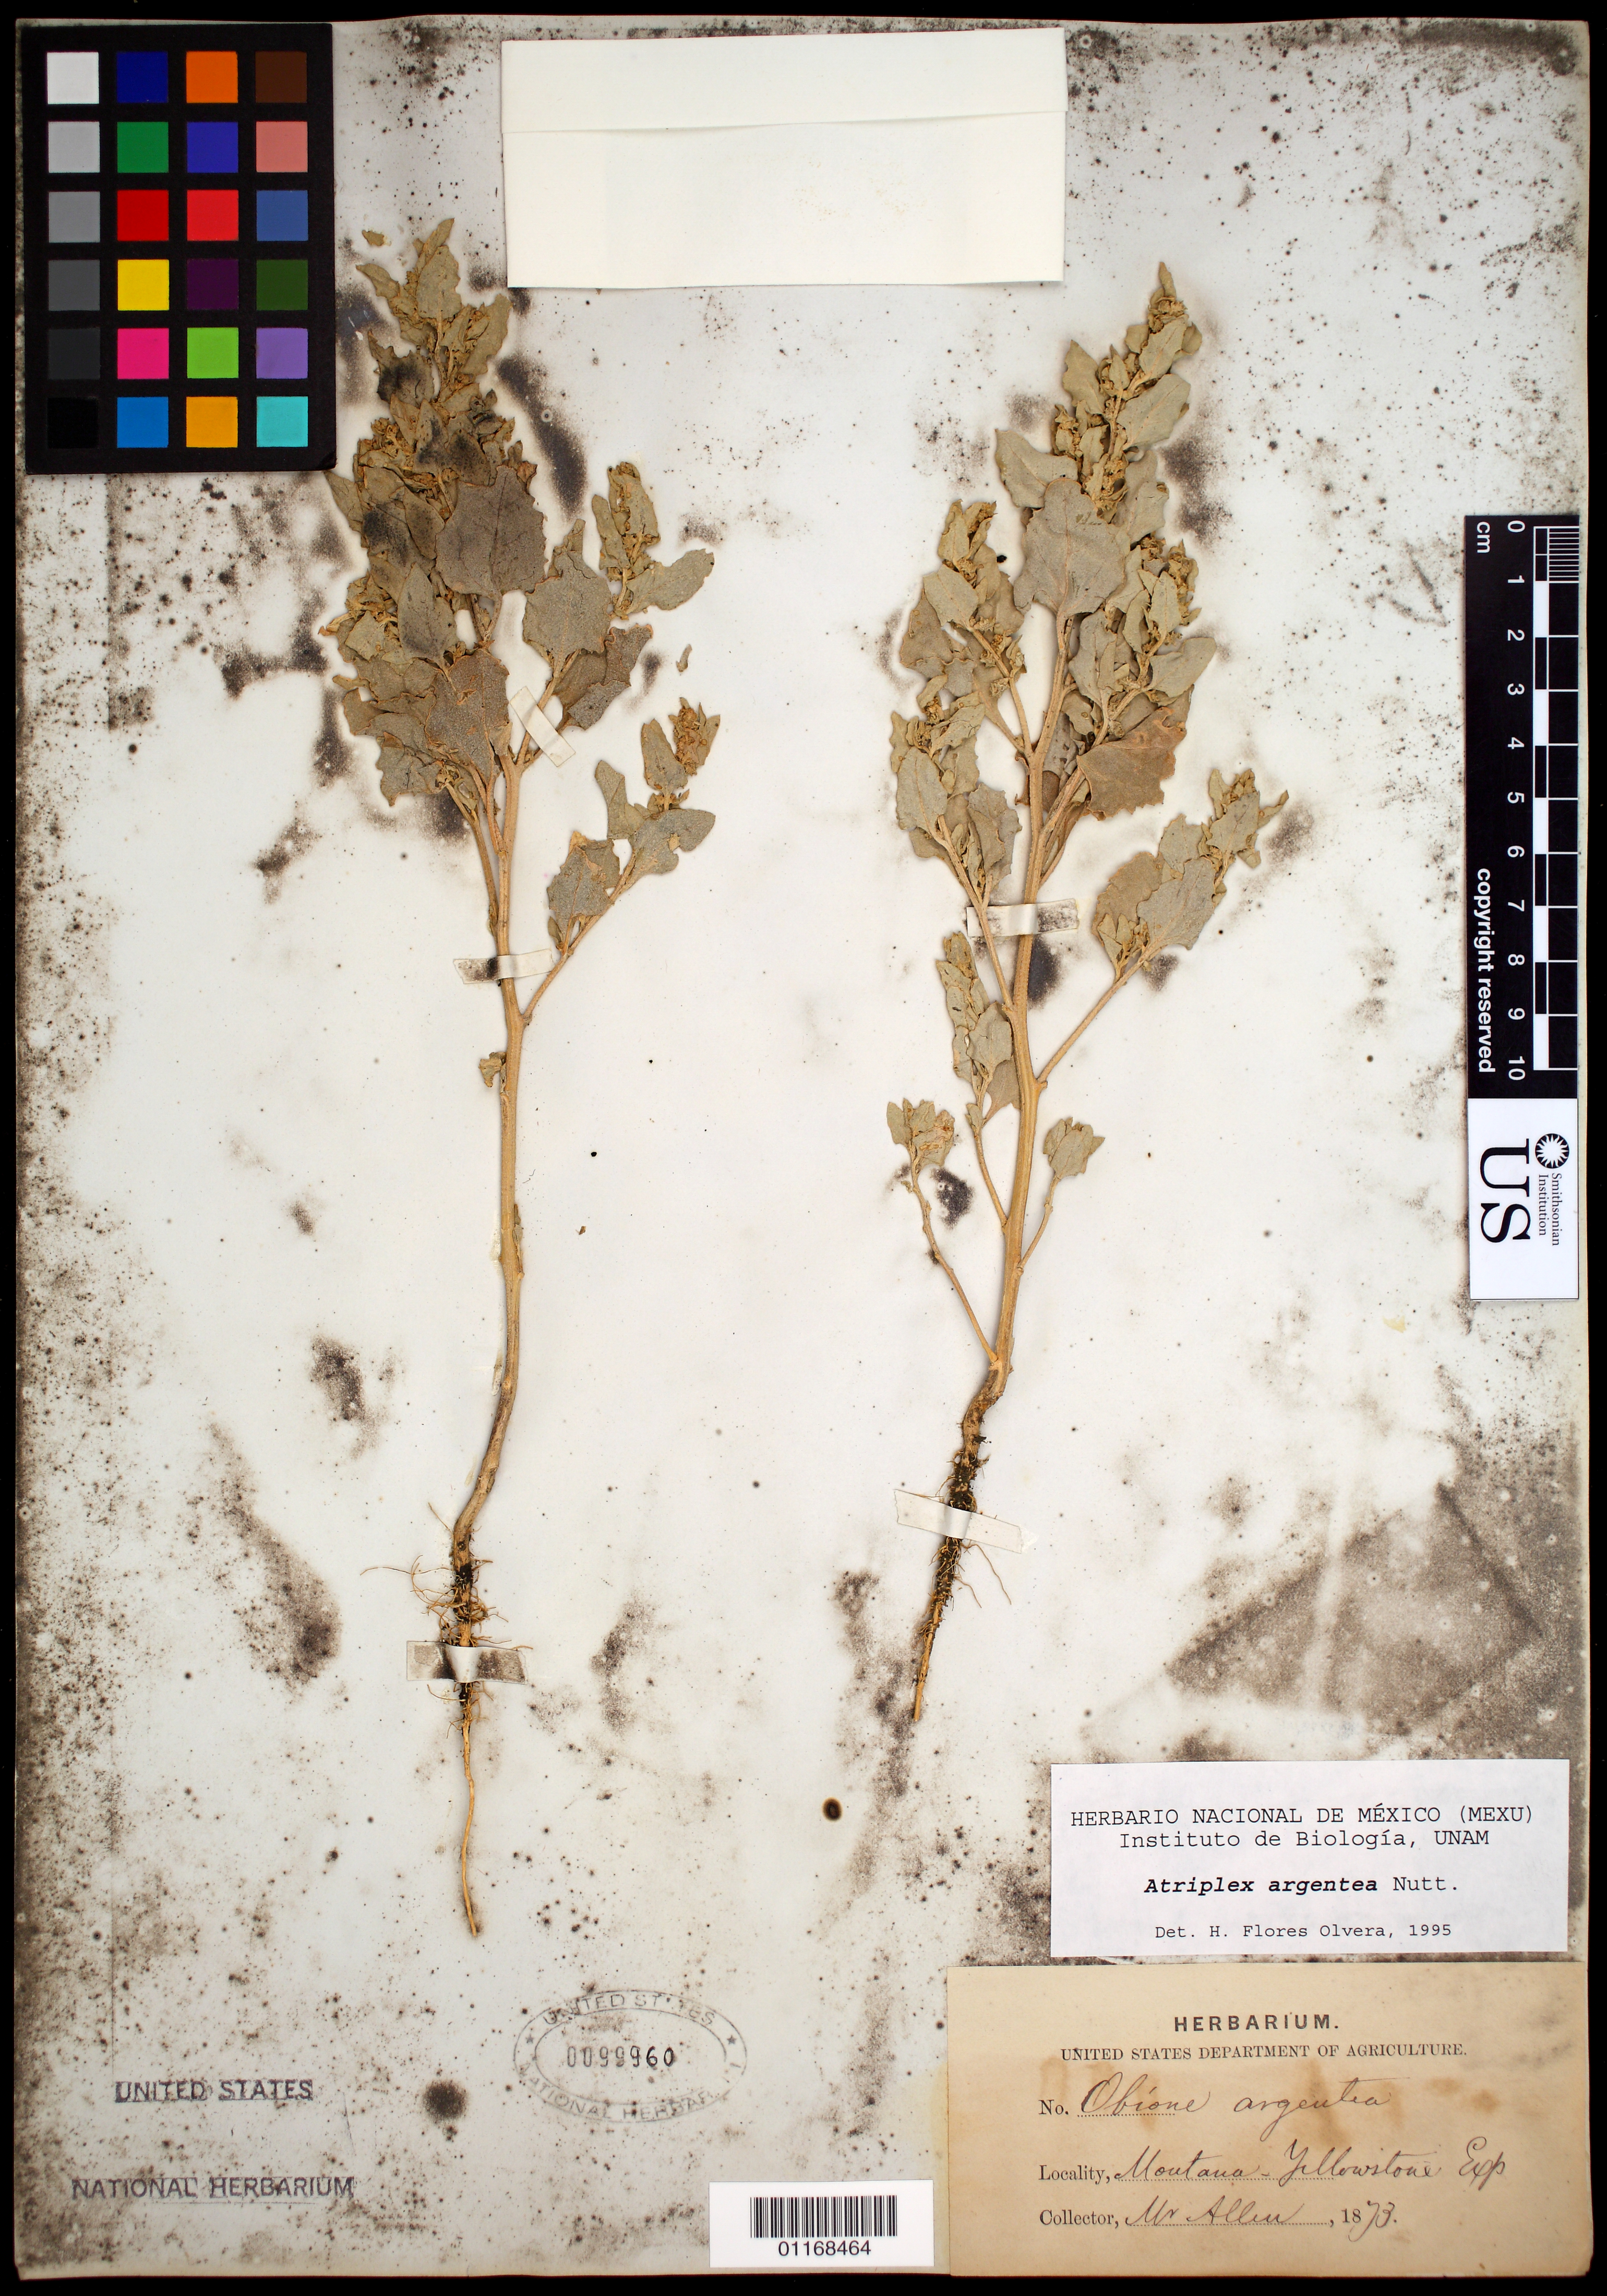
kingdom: Plantae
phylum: Tracheophyta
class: Magnoliopsida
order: Caryophyllales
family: Amaranthaceae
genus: Atriplex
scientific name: Atriplex argentea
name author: Nutt.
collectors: -- Allen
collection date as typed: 1873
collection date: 1873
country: United States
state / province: Montana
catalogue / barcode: US 99960